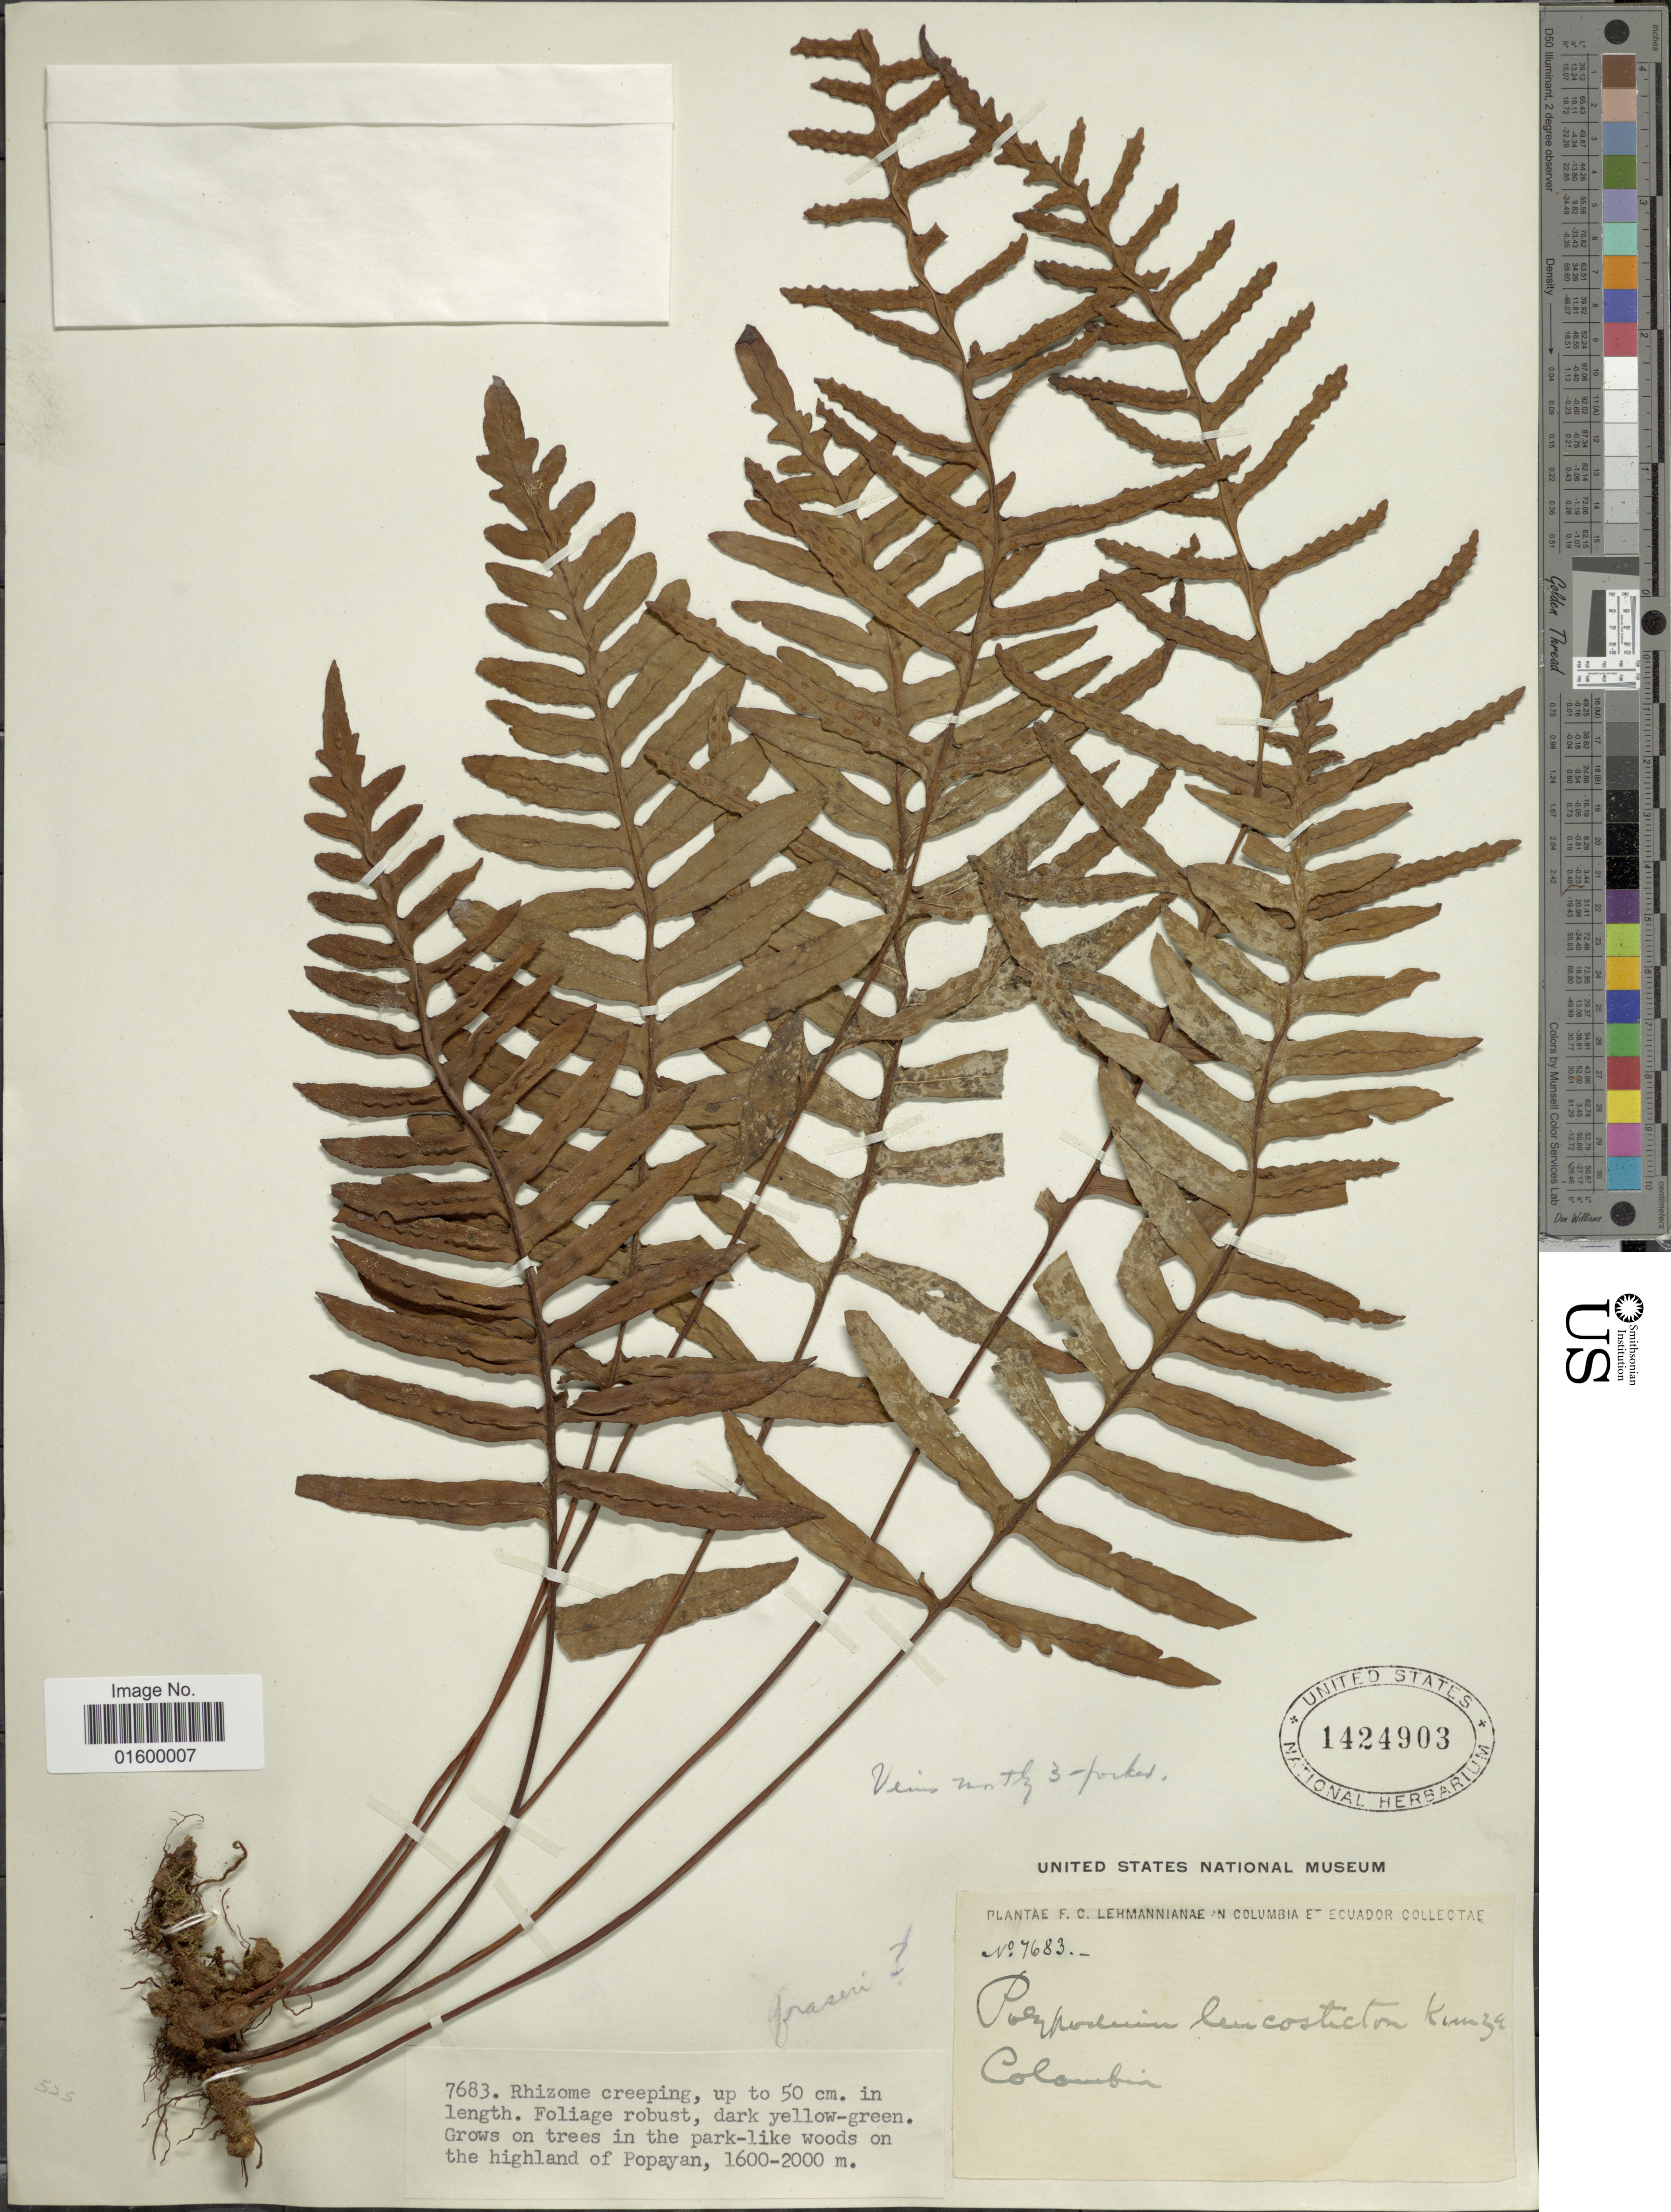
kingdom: Plantae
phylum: Tracheophyta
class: Polypodiopsida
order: Polypodiales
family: Polypodiaceae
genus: Pleopeltis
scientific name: Pleopeltis remota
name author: (Desv.) A.R. Sm.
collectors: F. Lehman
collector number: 7683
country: Colombia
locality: Highland of Popayan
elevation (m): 1600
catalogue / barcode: US 1424903